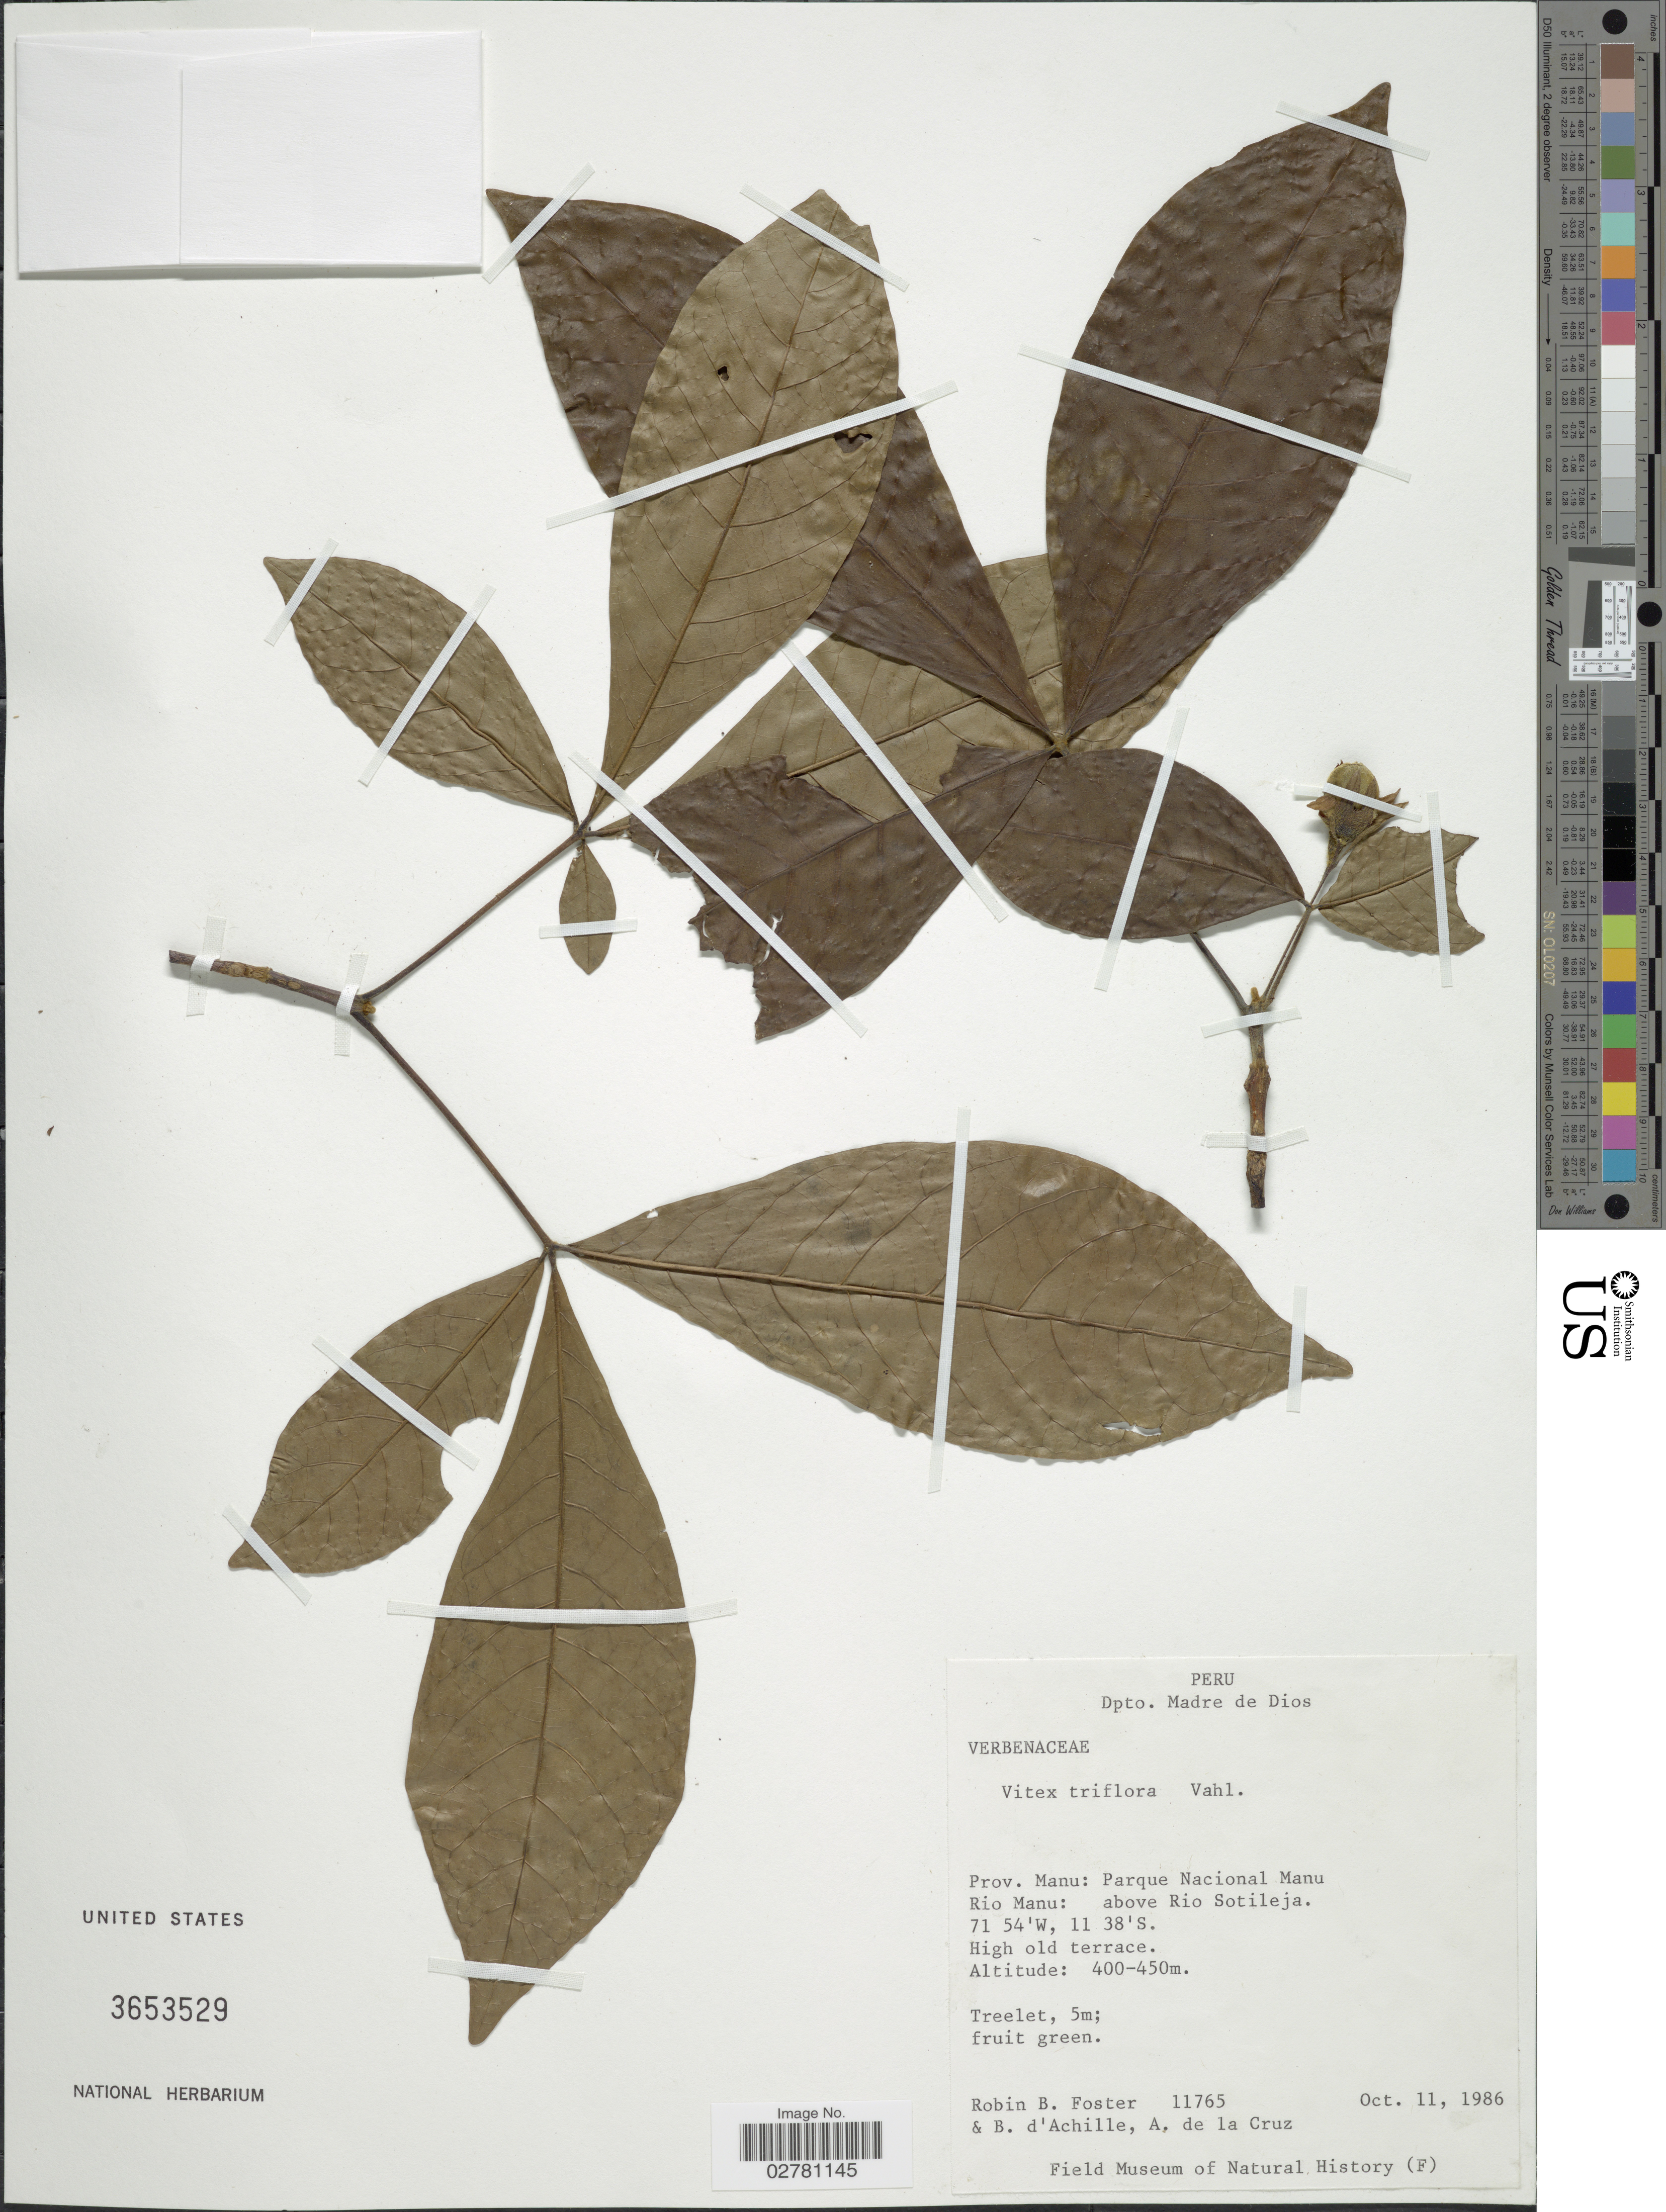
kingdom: Plantae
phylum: Tracheophyta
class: Magnoliopsida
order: Lamiales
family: Lamiaceae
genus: Vitex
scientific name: Vitex triflora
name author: Vahl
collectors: R. B. Foster, B. d'Achille & A. de la Cruz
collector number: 11765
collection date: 1986-10-11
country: Peru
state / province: Madre de Dios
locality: Dpto. Madre de Dios. Prov. Manu: Parque Nacional Manu. Rio Manu: above Rio Sotileja.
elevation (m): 400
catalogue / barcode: US 3653529